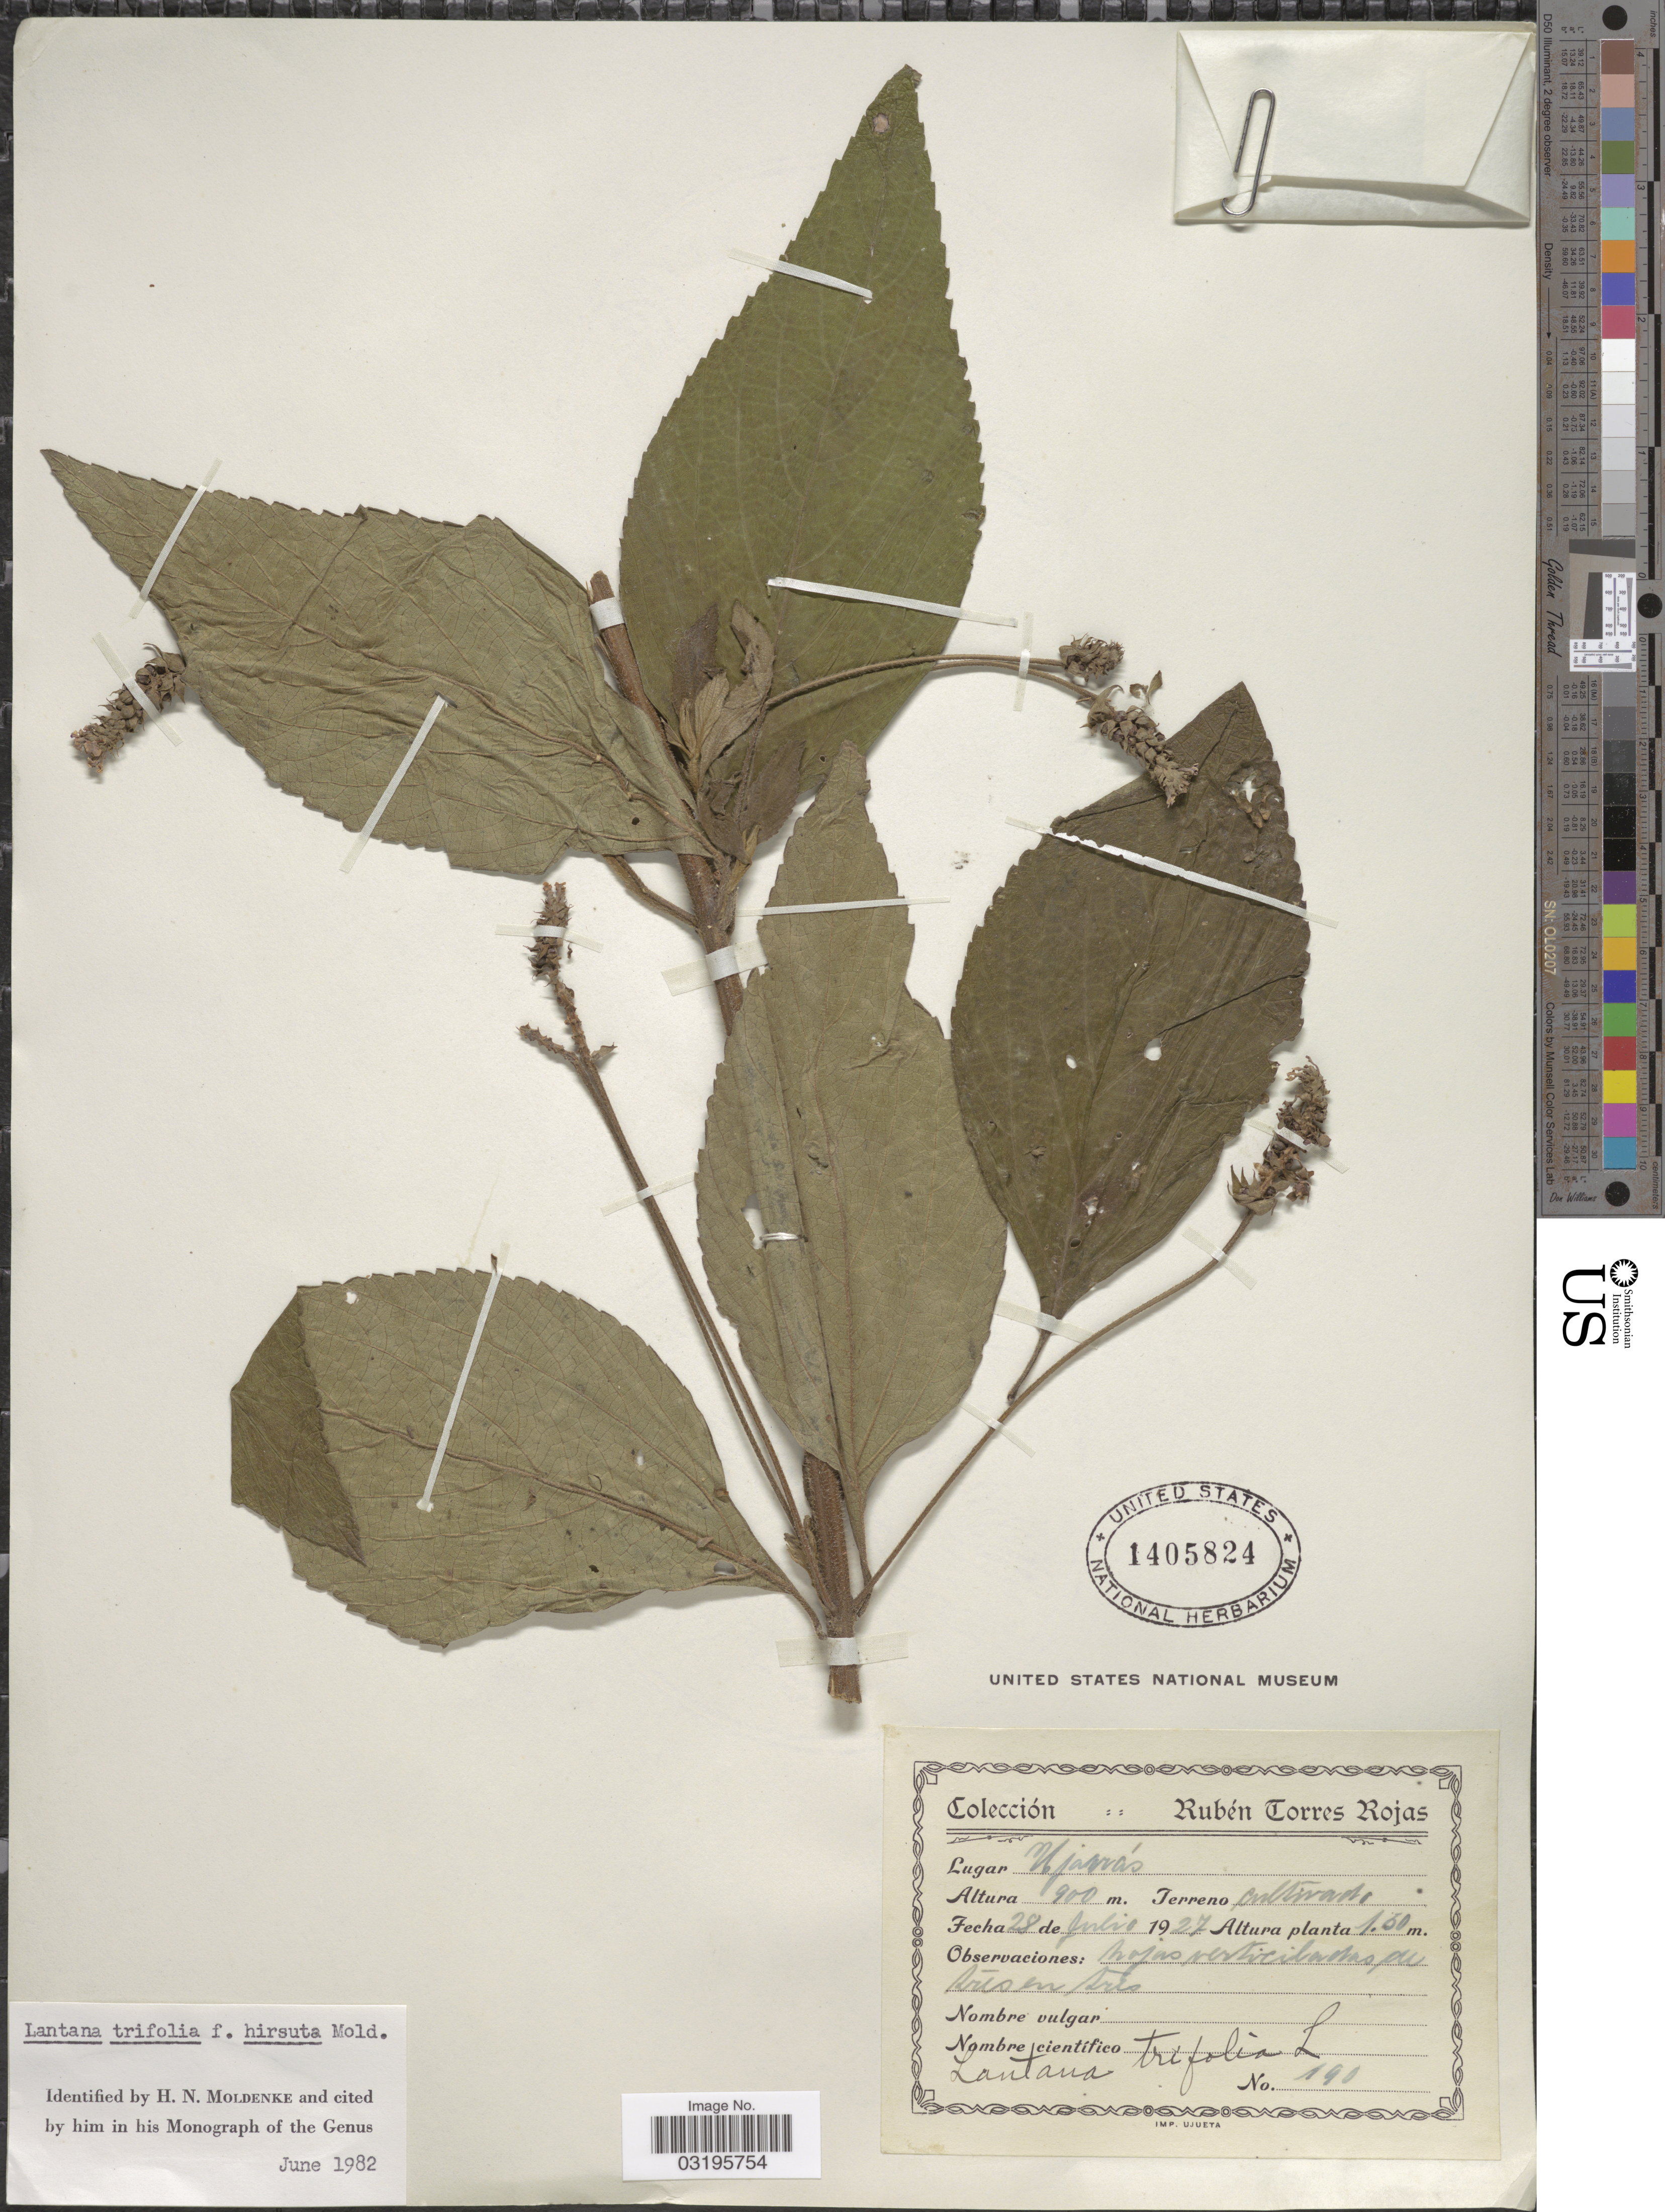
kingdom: Plantae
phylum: Tracheophyta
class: Magnoliopsida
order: Lamiales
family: Verbenaceae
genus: Lantana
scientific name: Lantana trifolia f. hirsuta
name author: Moldenke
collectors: R. Torres Rojas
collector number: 190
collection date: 1927-07-28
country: Costa Rica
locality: Ujarras.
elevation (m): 900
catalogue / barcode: US 1405824